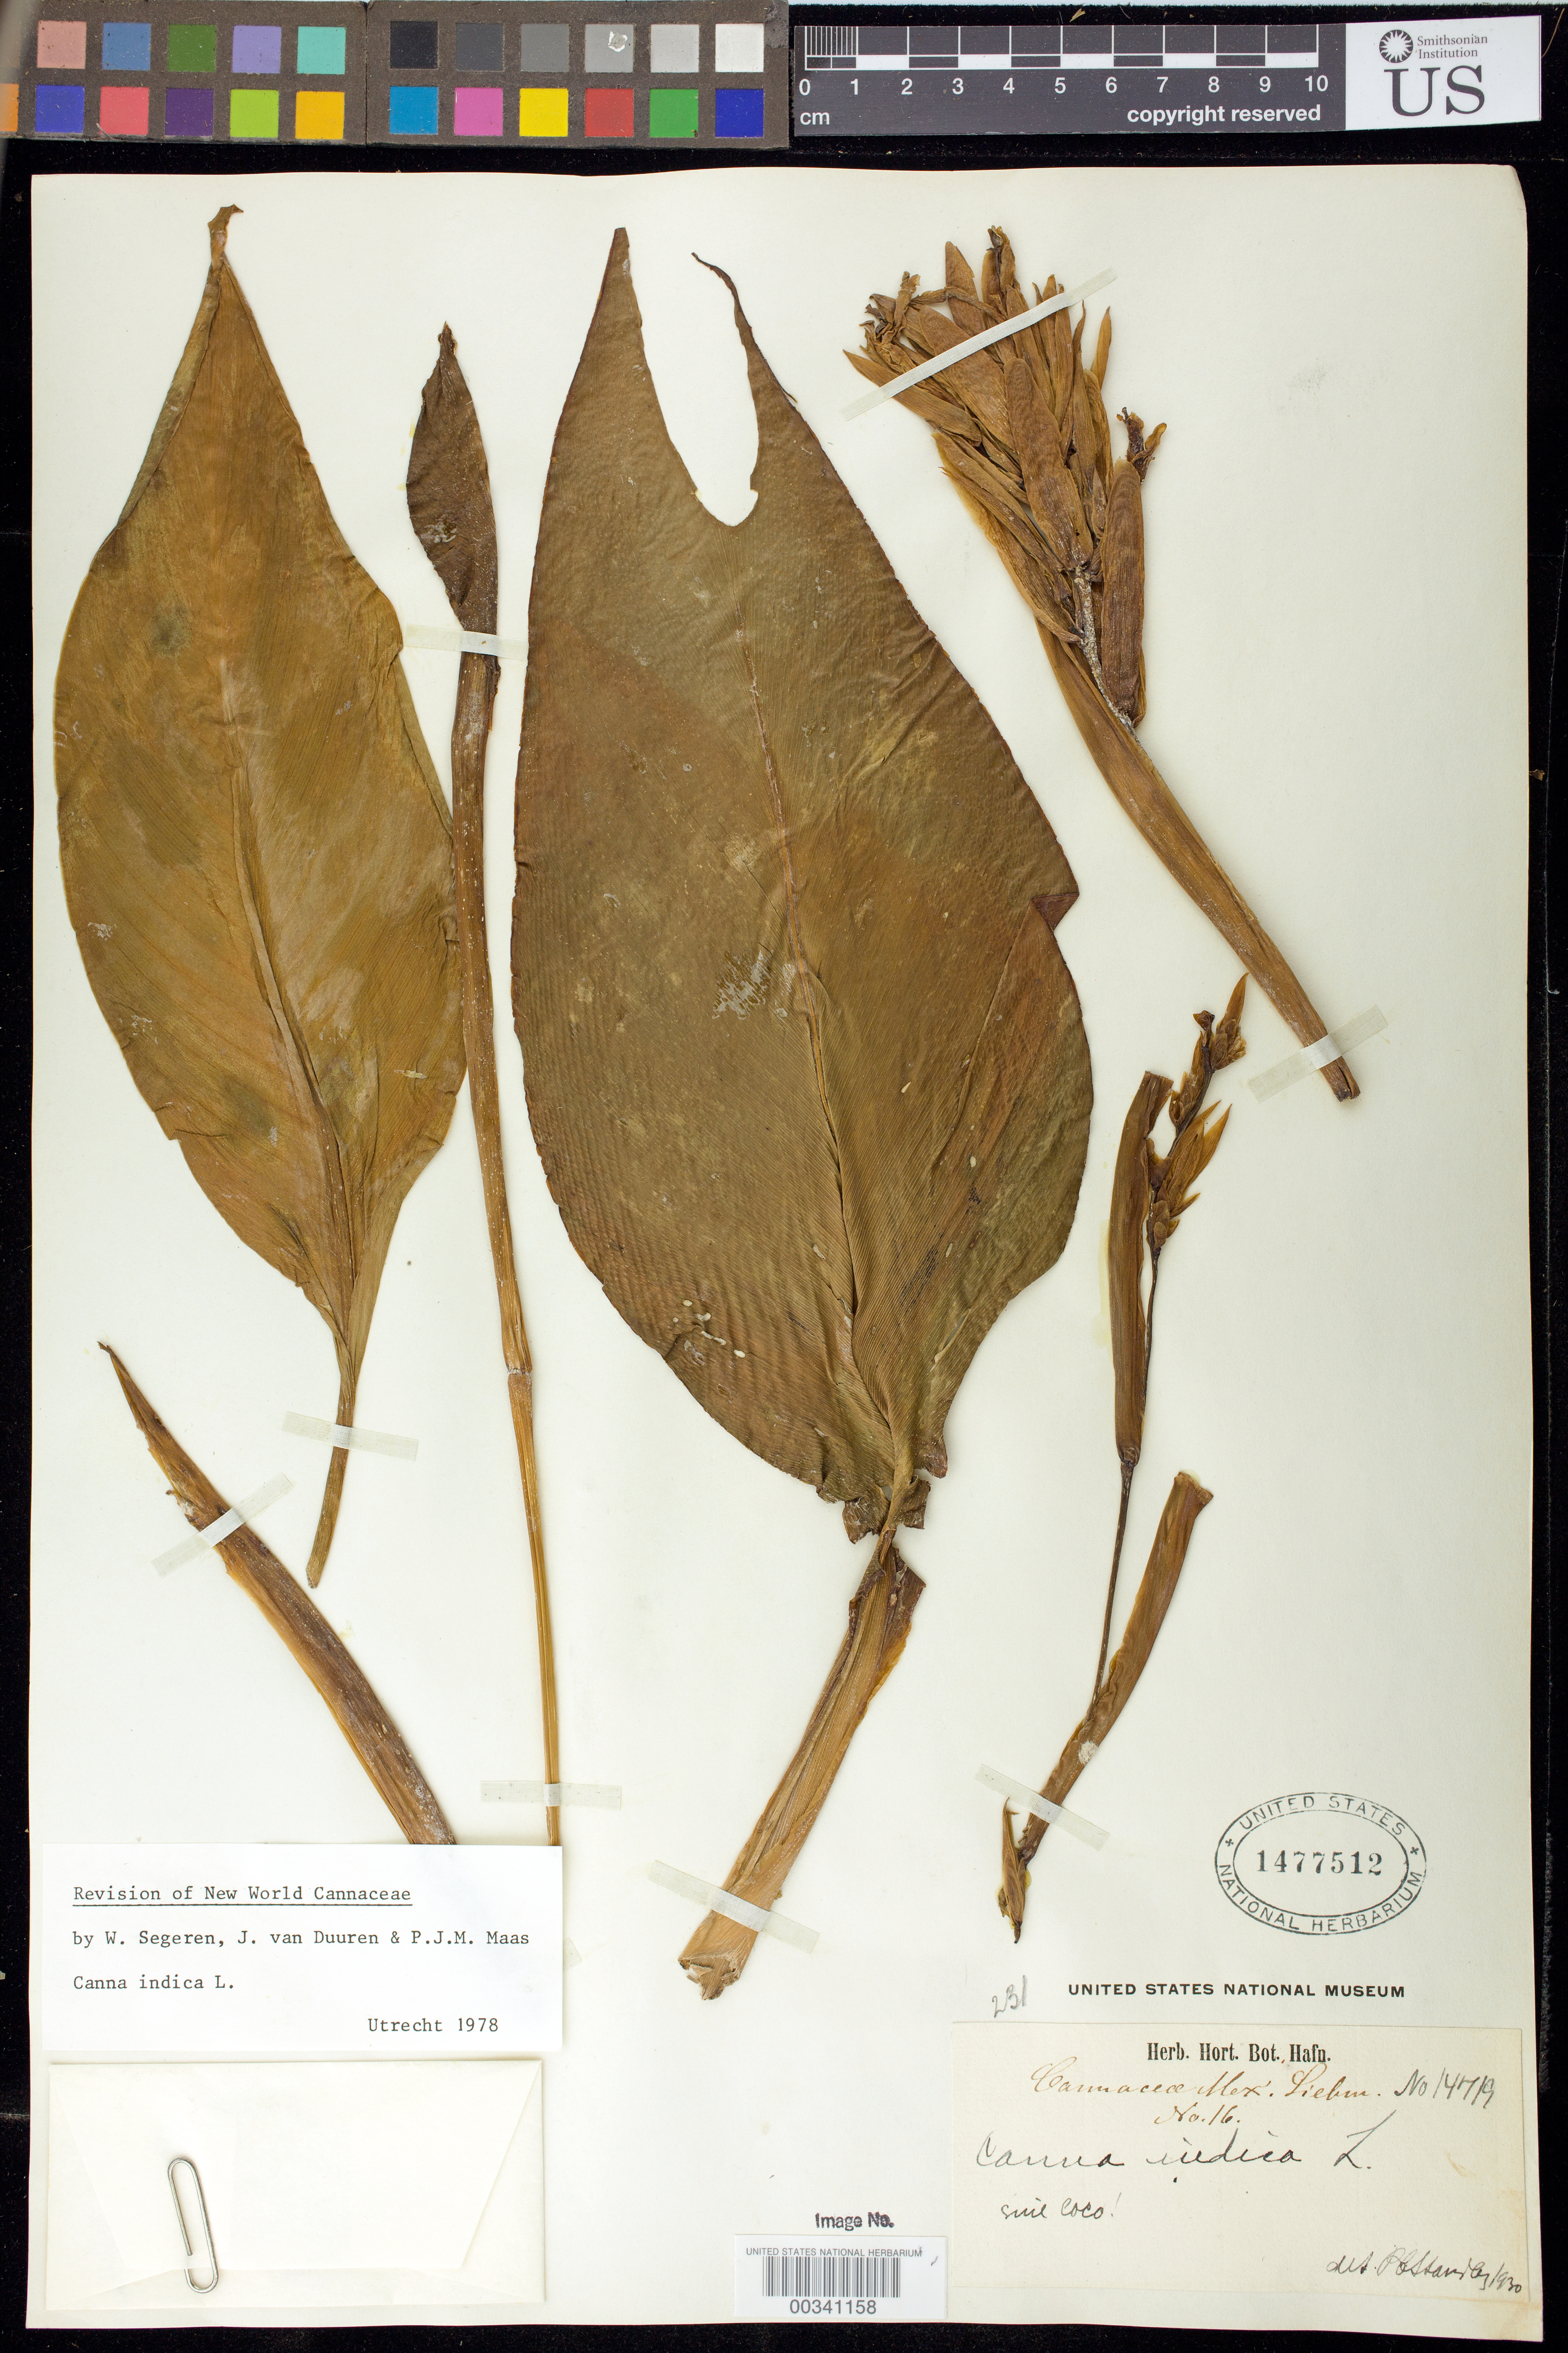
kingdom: Plantae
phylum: Tracheophyta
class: Liliopsida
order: Zingiberales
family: Cannaceae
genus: Canna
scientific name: Canna indica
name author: L.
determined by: Segeren, W.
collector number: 16 / 14719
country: Mexico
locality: Cannaceae mex. liebm.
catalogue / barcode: US 1477512